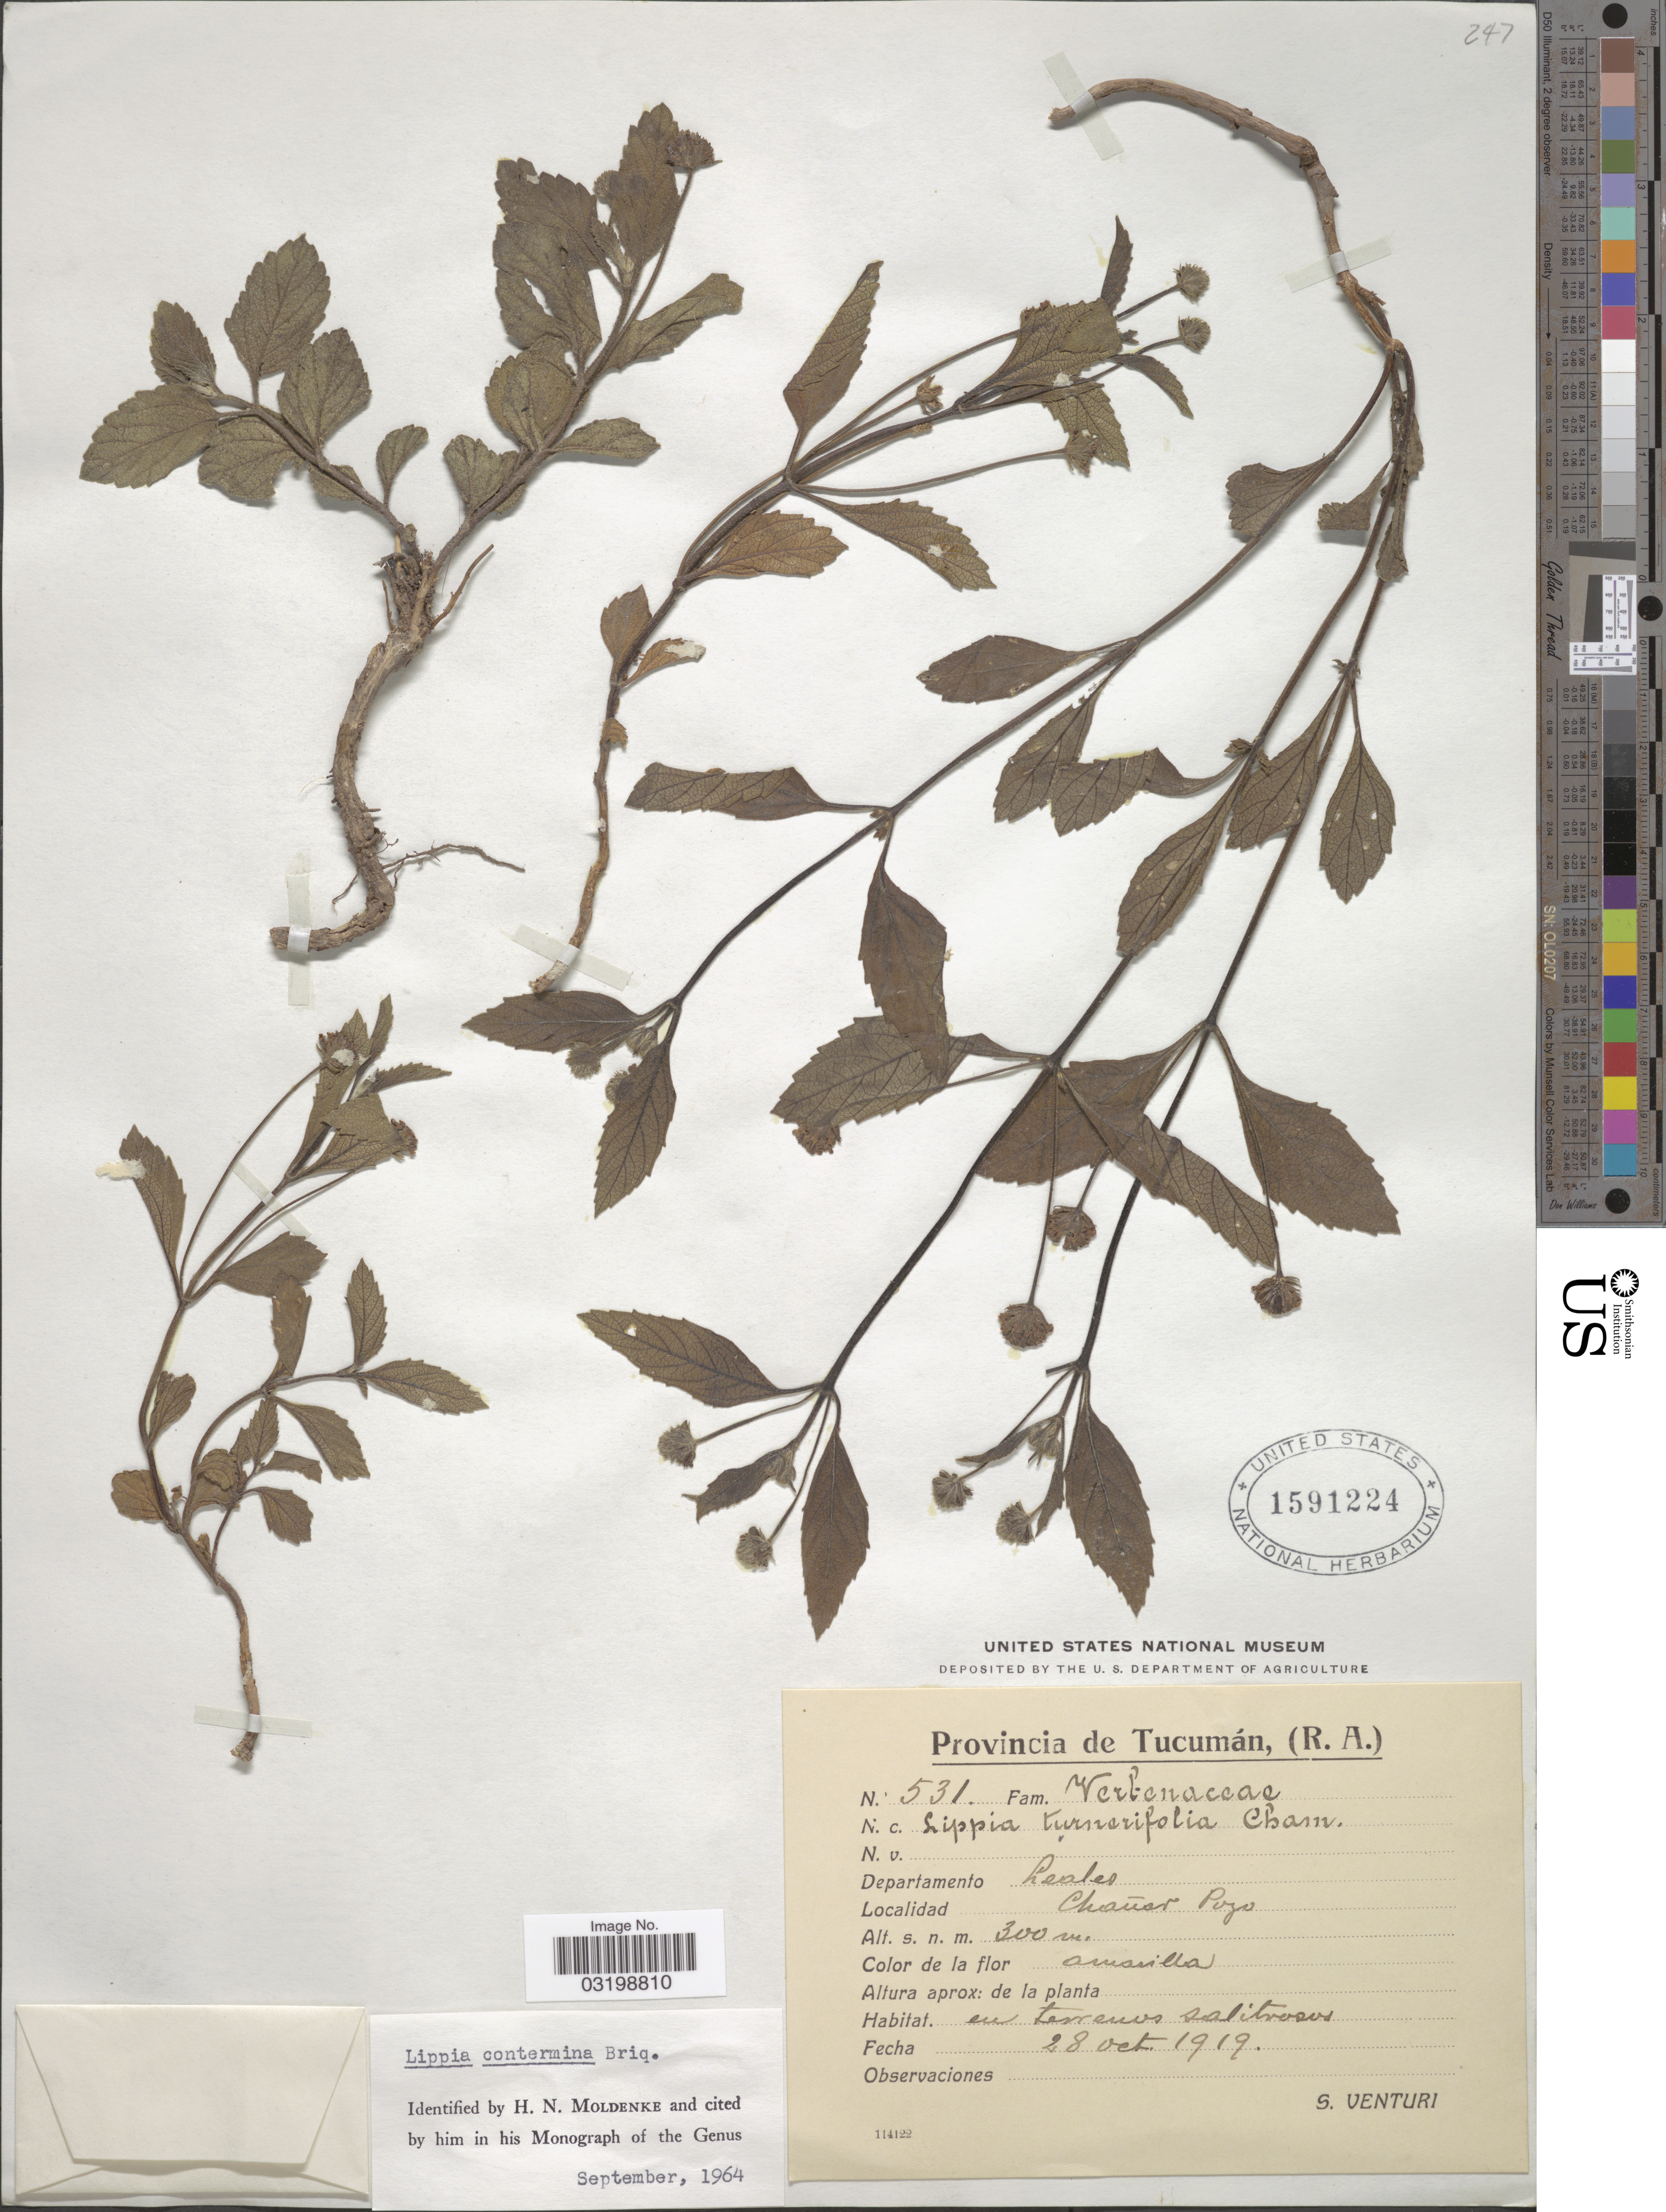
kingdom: Plantae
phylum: Tracheophyta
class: Magnoliopsida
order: Lamiales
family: Verbenaceae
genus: Lippia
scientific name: Lippia modesta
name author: Briq.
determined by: Mirra, Fabiana, (SI), Instituto de Botanica Darwinion (ARGENTINA)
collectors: S. Venturi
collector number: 531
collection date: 1919-10-28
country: Argentina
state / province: Tucuman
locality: Departamento Leales. Chañar Pozo.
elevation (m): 300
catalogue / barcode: US 1591224